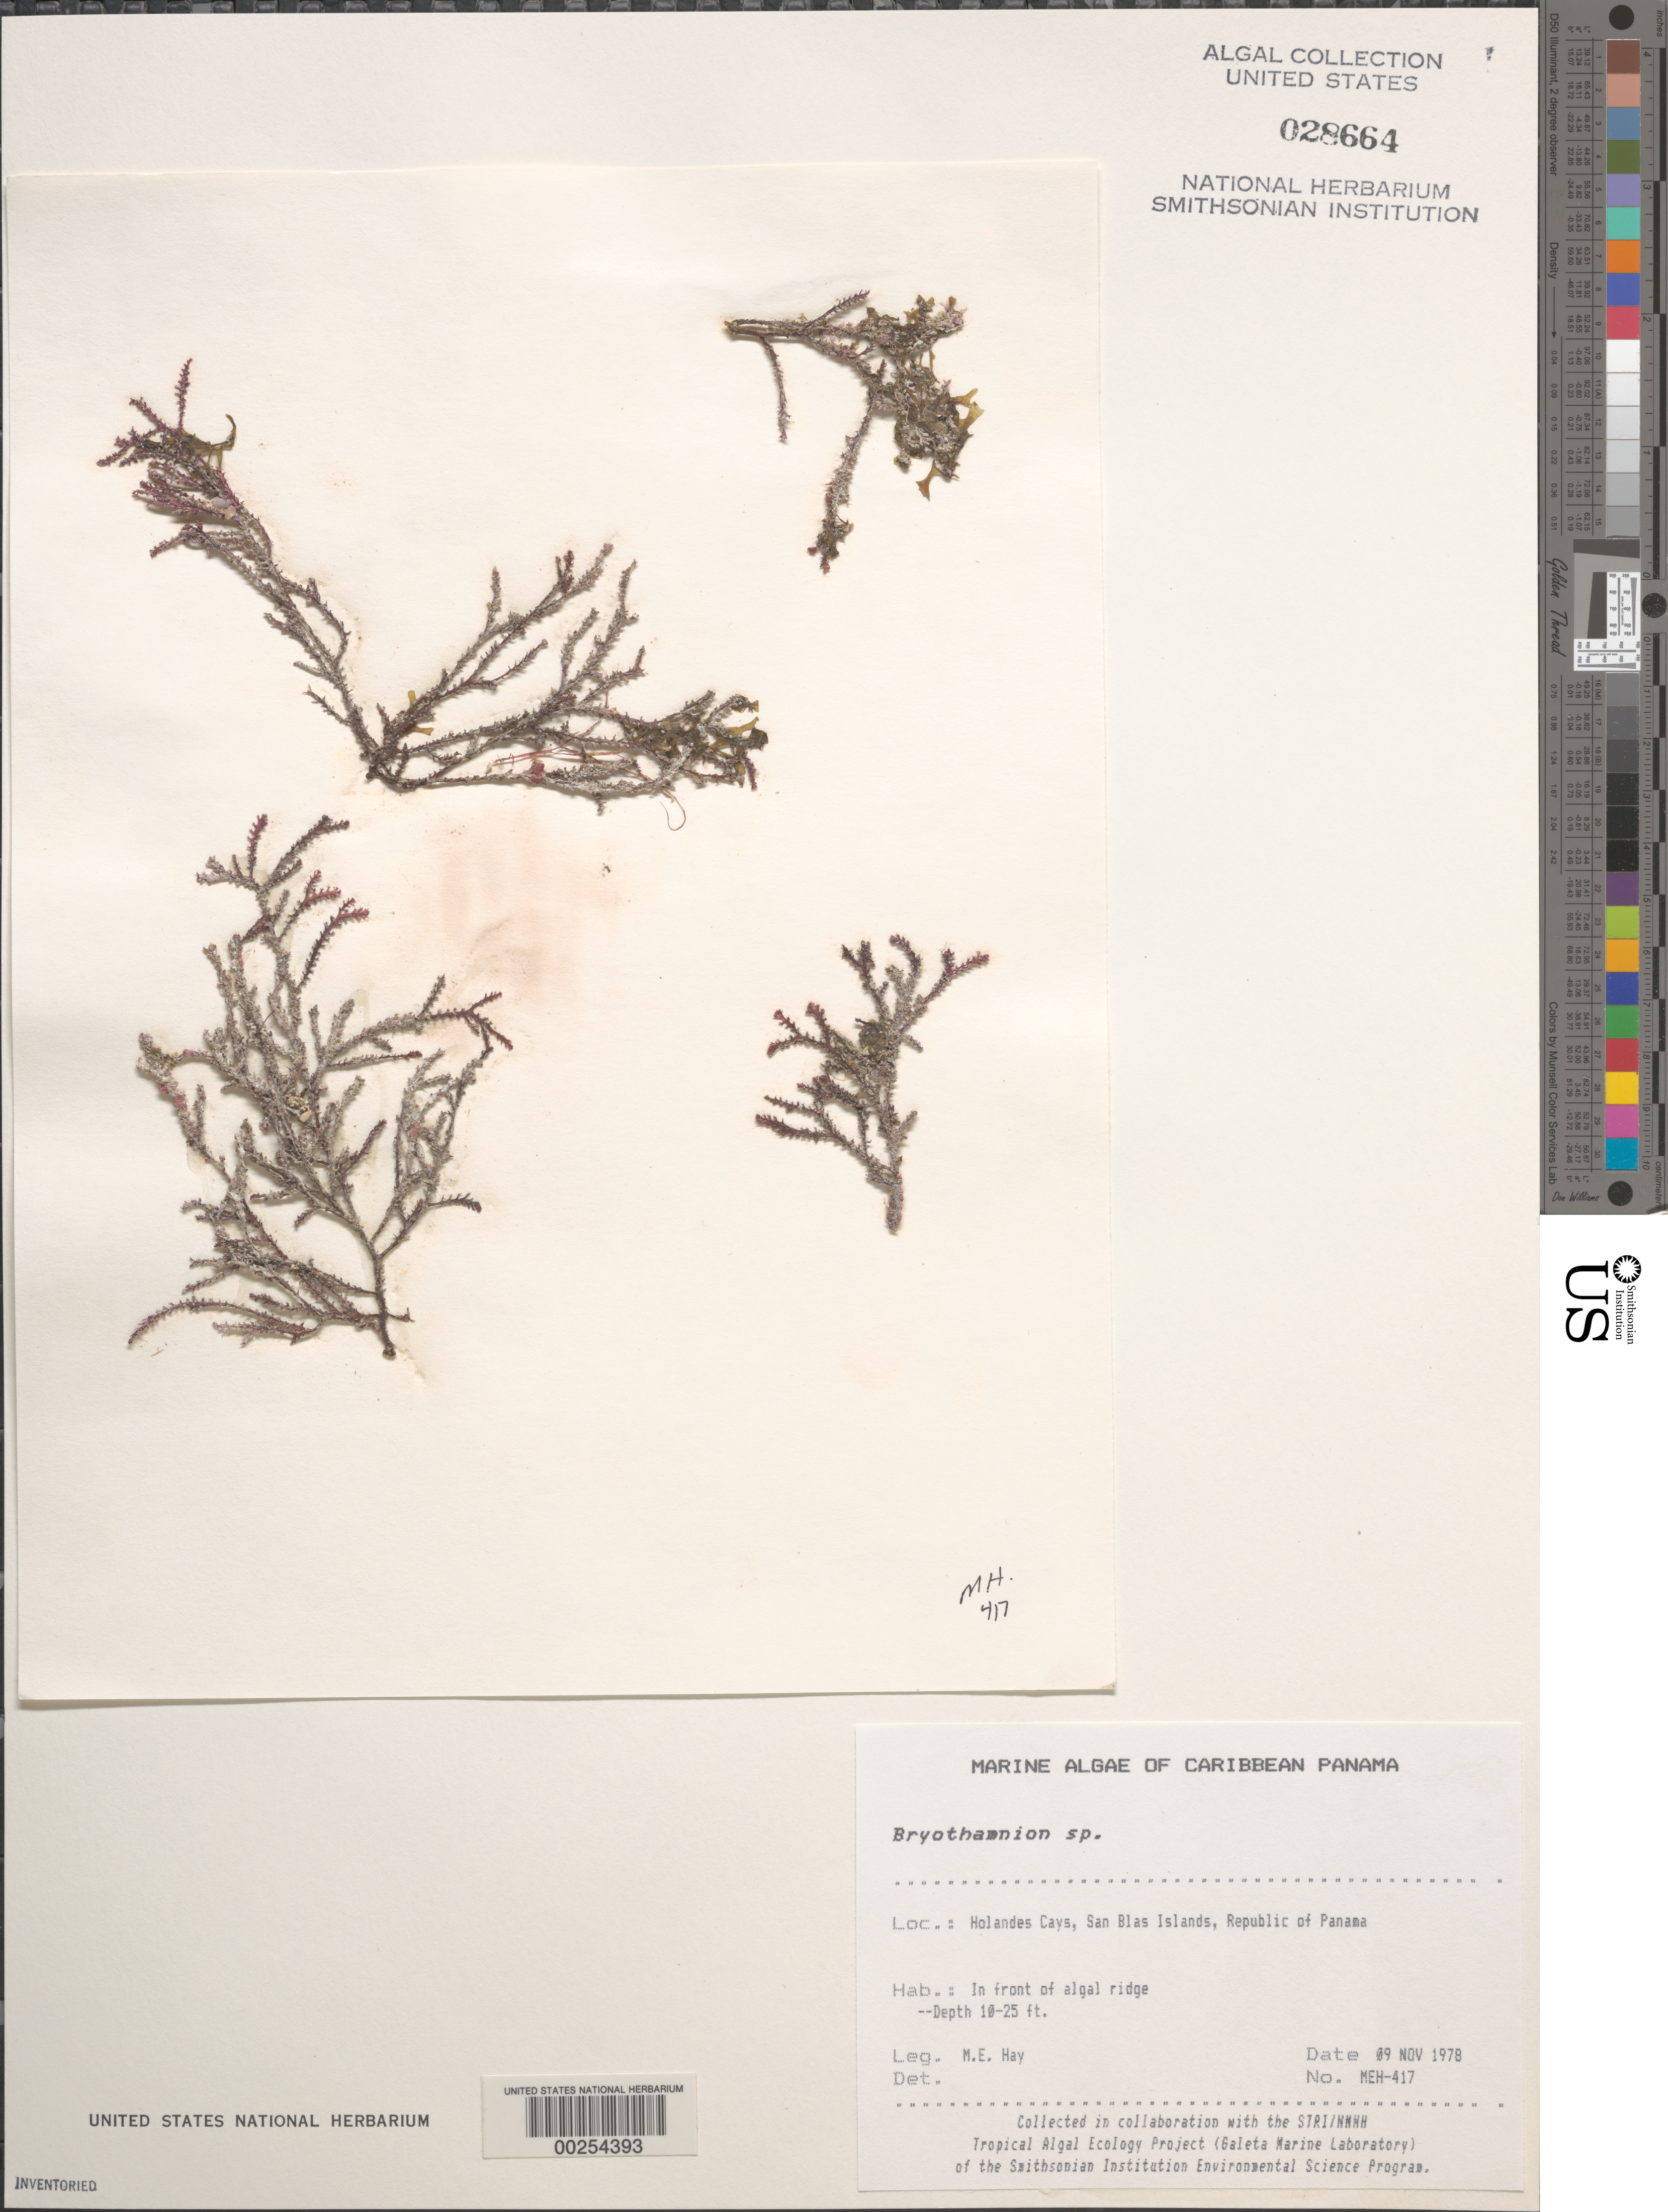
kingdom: Plantae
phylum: Rhodophyta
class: Florideophyceae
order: Ceramiales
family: Rhodomelaceae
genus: Bryothamnion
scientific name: Bryothamnion sp.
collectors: M. E. Hay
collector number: MEH-417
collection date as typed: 09 Nov 1978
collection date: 1978-11-09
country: Panama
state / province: Kuna Yala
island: Holandes Cays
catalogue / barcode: US 28664